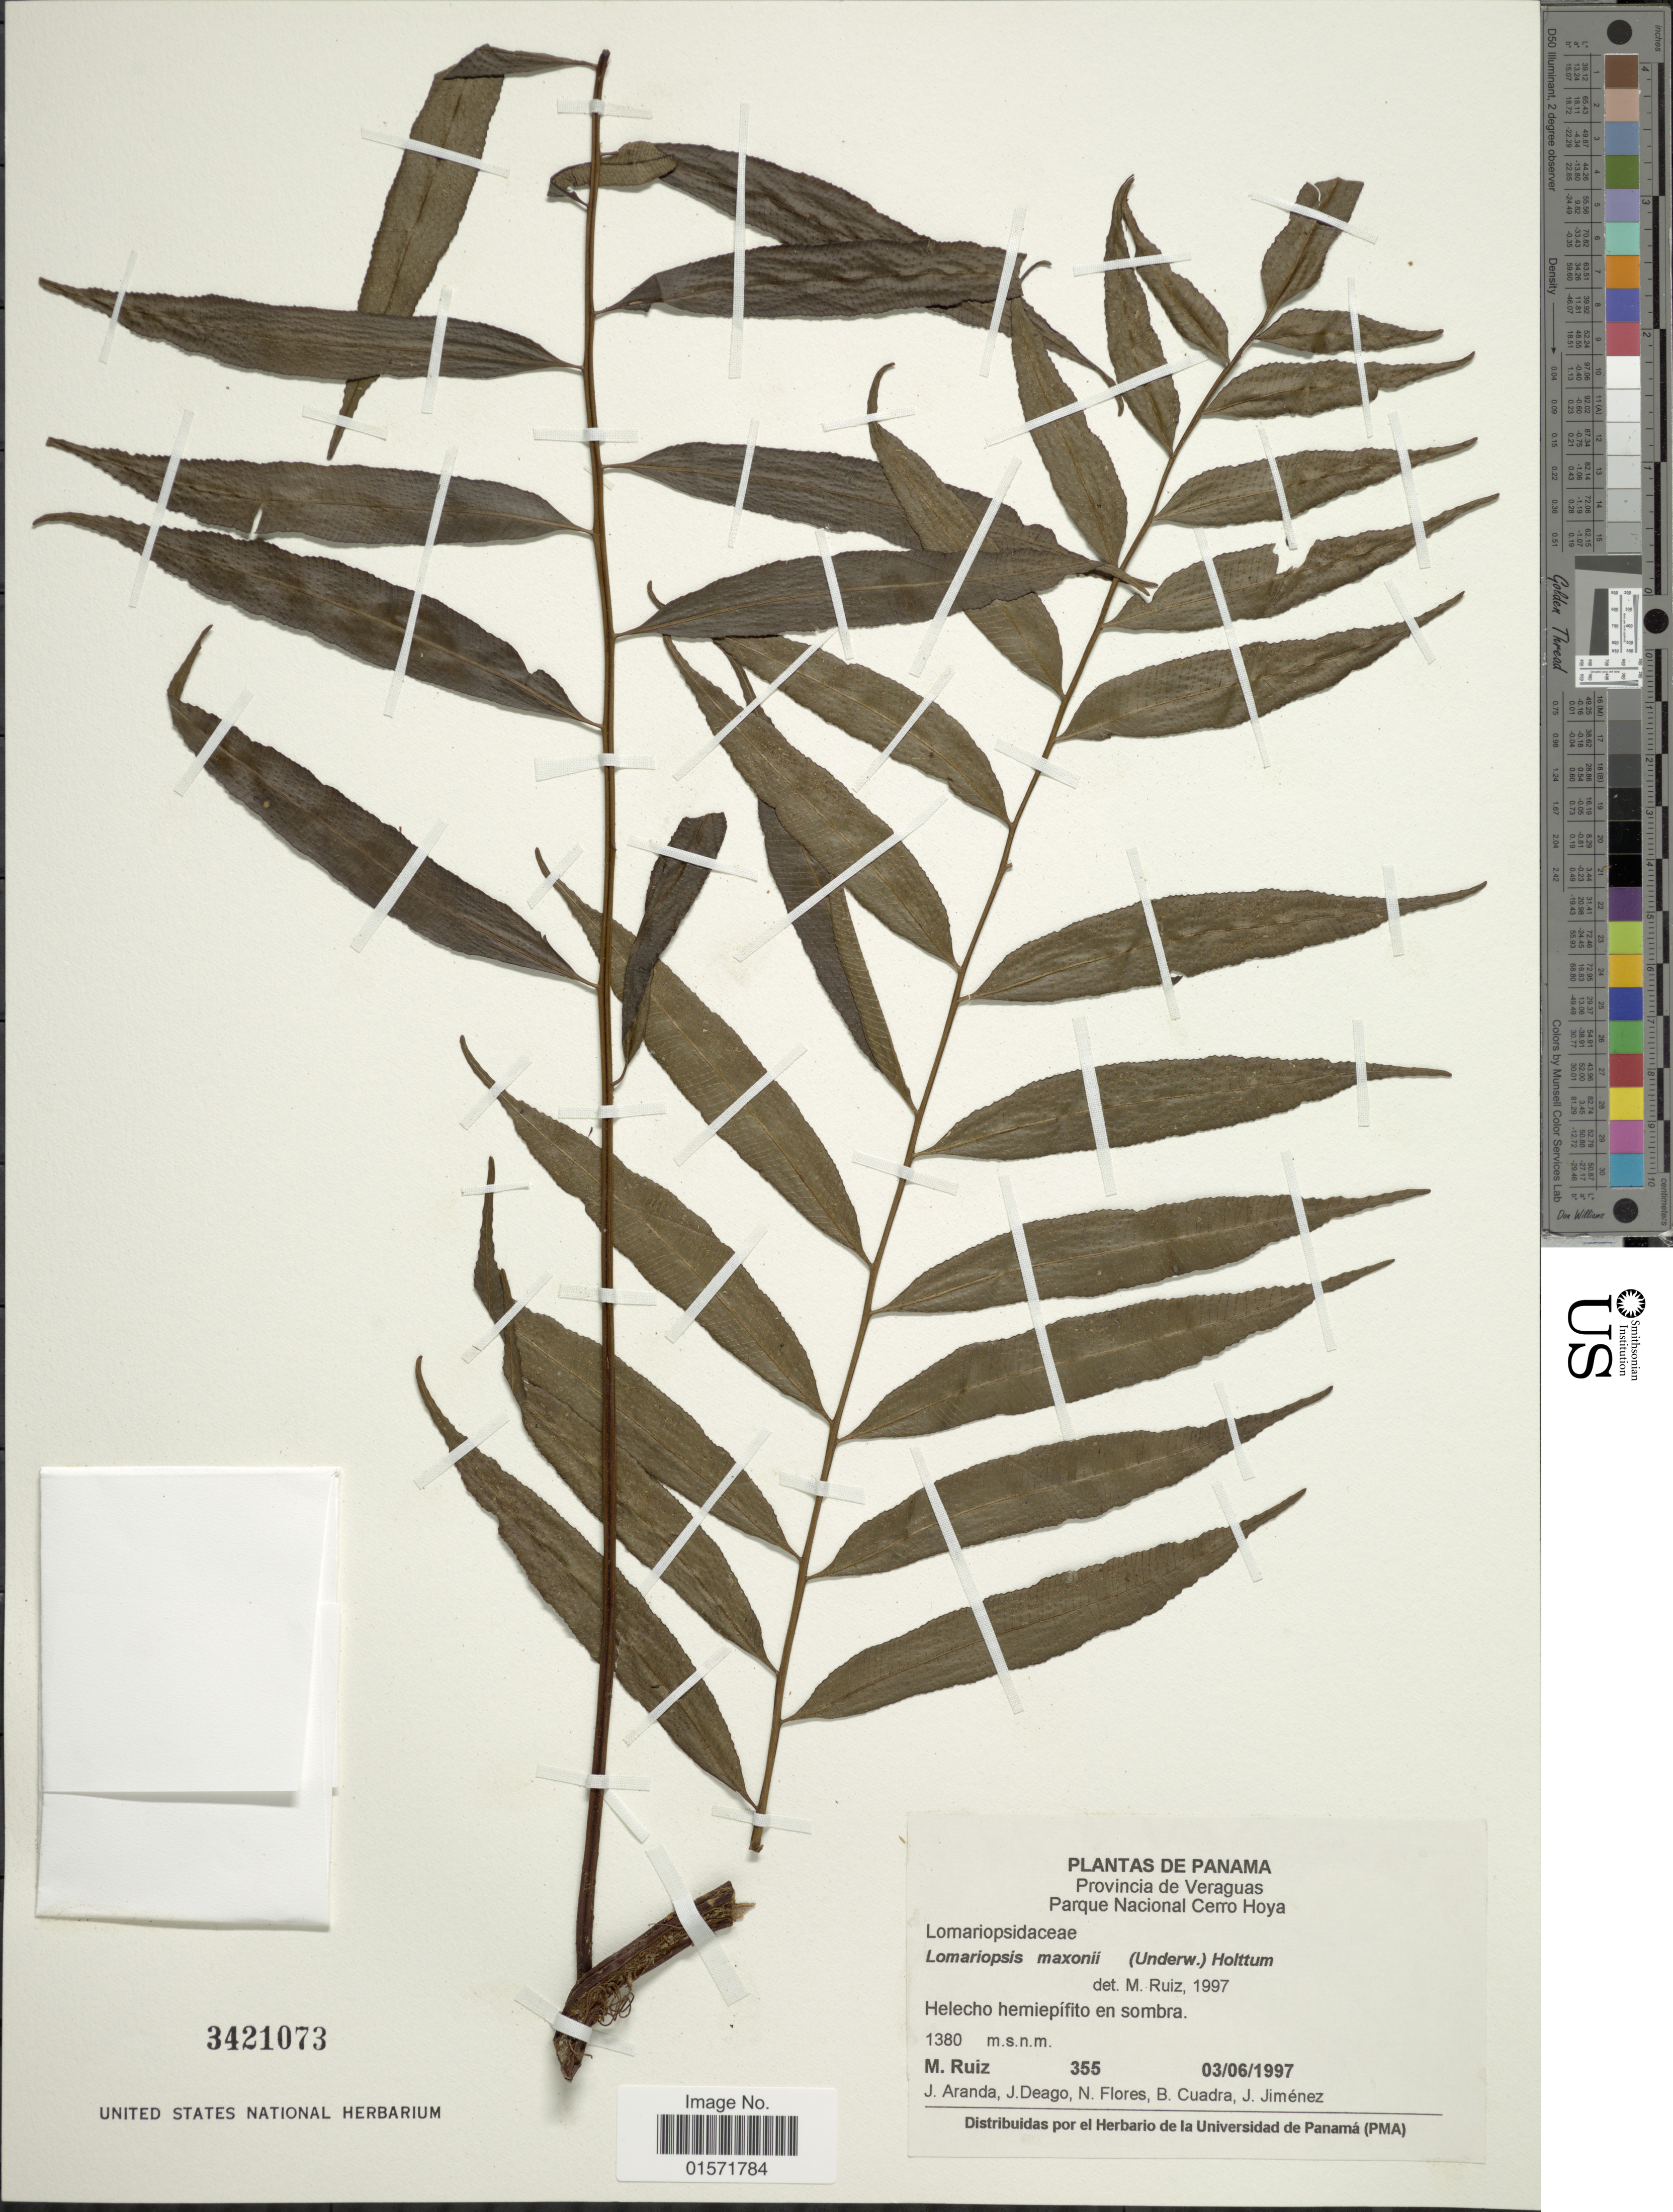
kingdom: Plantae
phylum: Tracheophyta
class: Polypodiopsida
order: Polypodiales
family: Lomariopsidaceae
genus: Lomariopsis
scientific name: Lomariopsis maxonii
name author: (Underw.) Holttum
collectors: M. Ruiz, J. Aranda, J. Deago, N. Flores & et al.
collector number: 355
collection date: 1997-06-03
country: Panama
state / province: Veraguas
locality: Parque Nacional Cerro Hoya, Helecho hemiepífito en sombra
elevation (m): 1380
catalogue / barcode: US 3421073